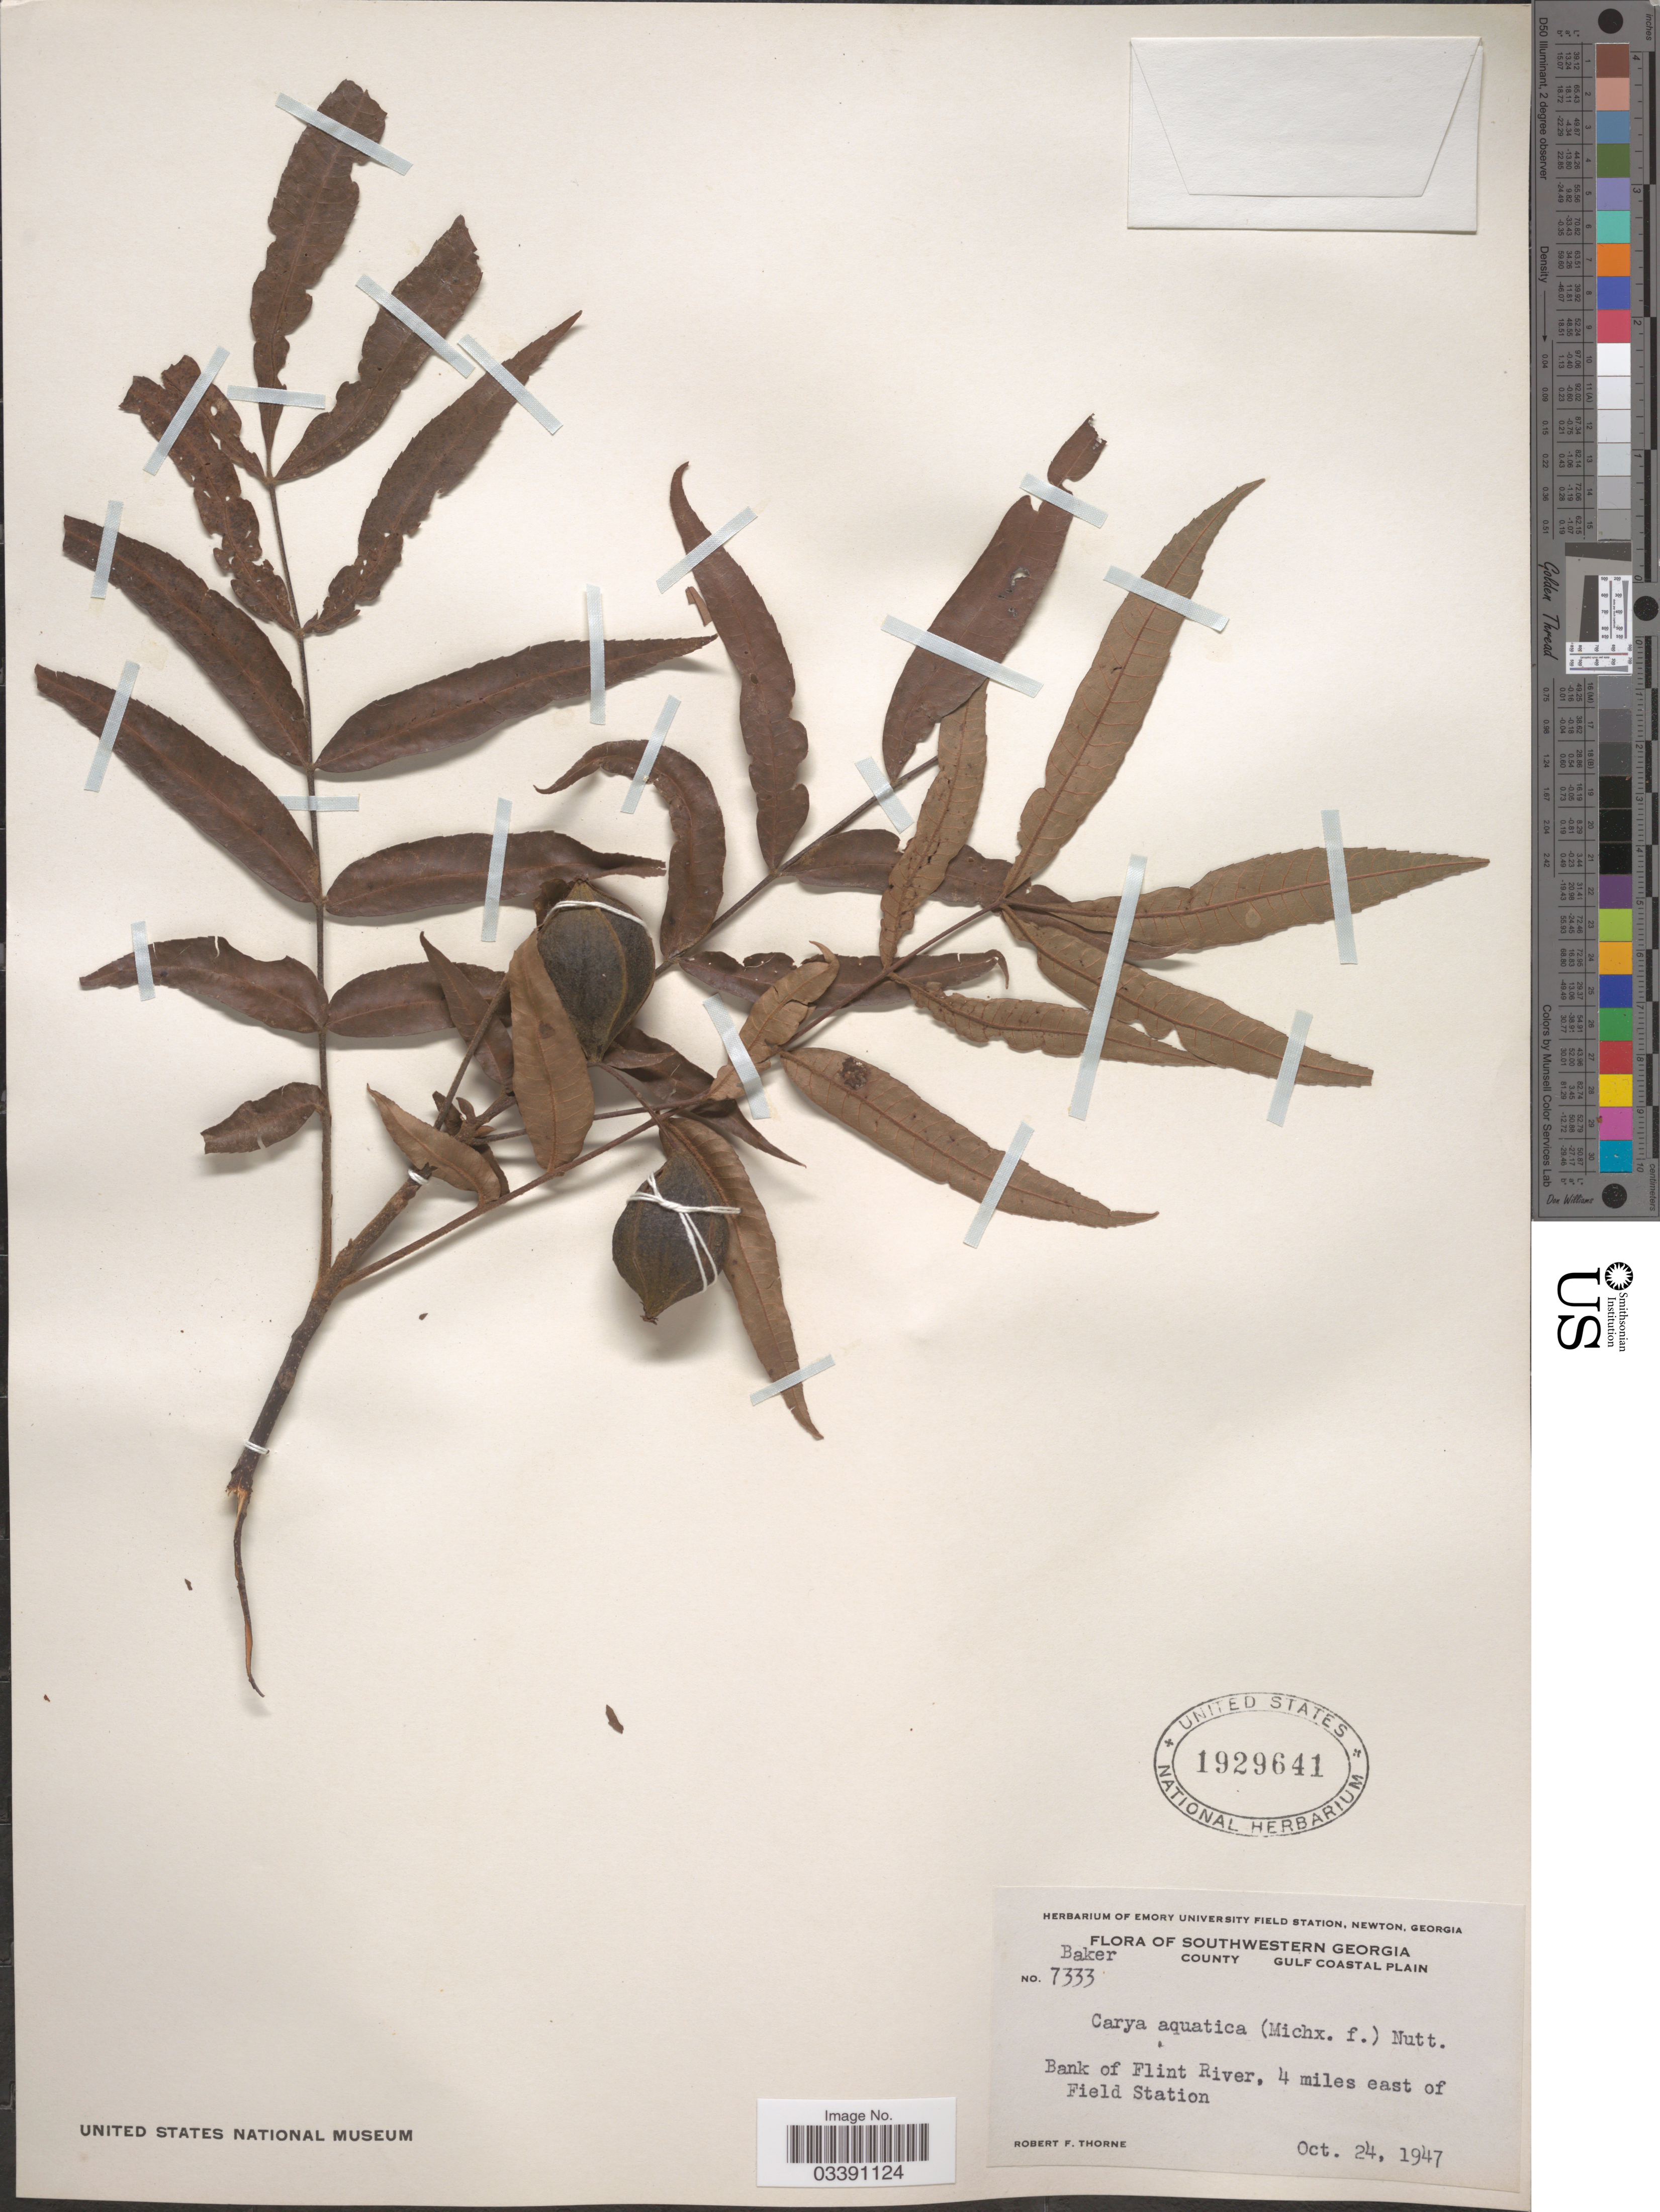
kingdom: Plantae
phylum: Tracheophyta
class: Magnoliopsida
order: Fagales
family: Juglandaceae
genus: Carya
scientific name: Carya aquatica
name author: (F. Michx.) Nutt.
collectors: R. F. Thorne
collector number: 7333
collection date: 1947-10-24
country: United States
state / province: Georgia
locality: Southwestern Georgia. Baker County. Gulf Coastal Plain. Bank of Flint River, 4 miles east of Field Station.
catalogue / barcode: US 1929641